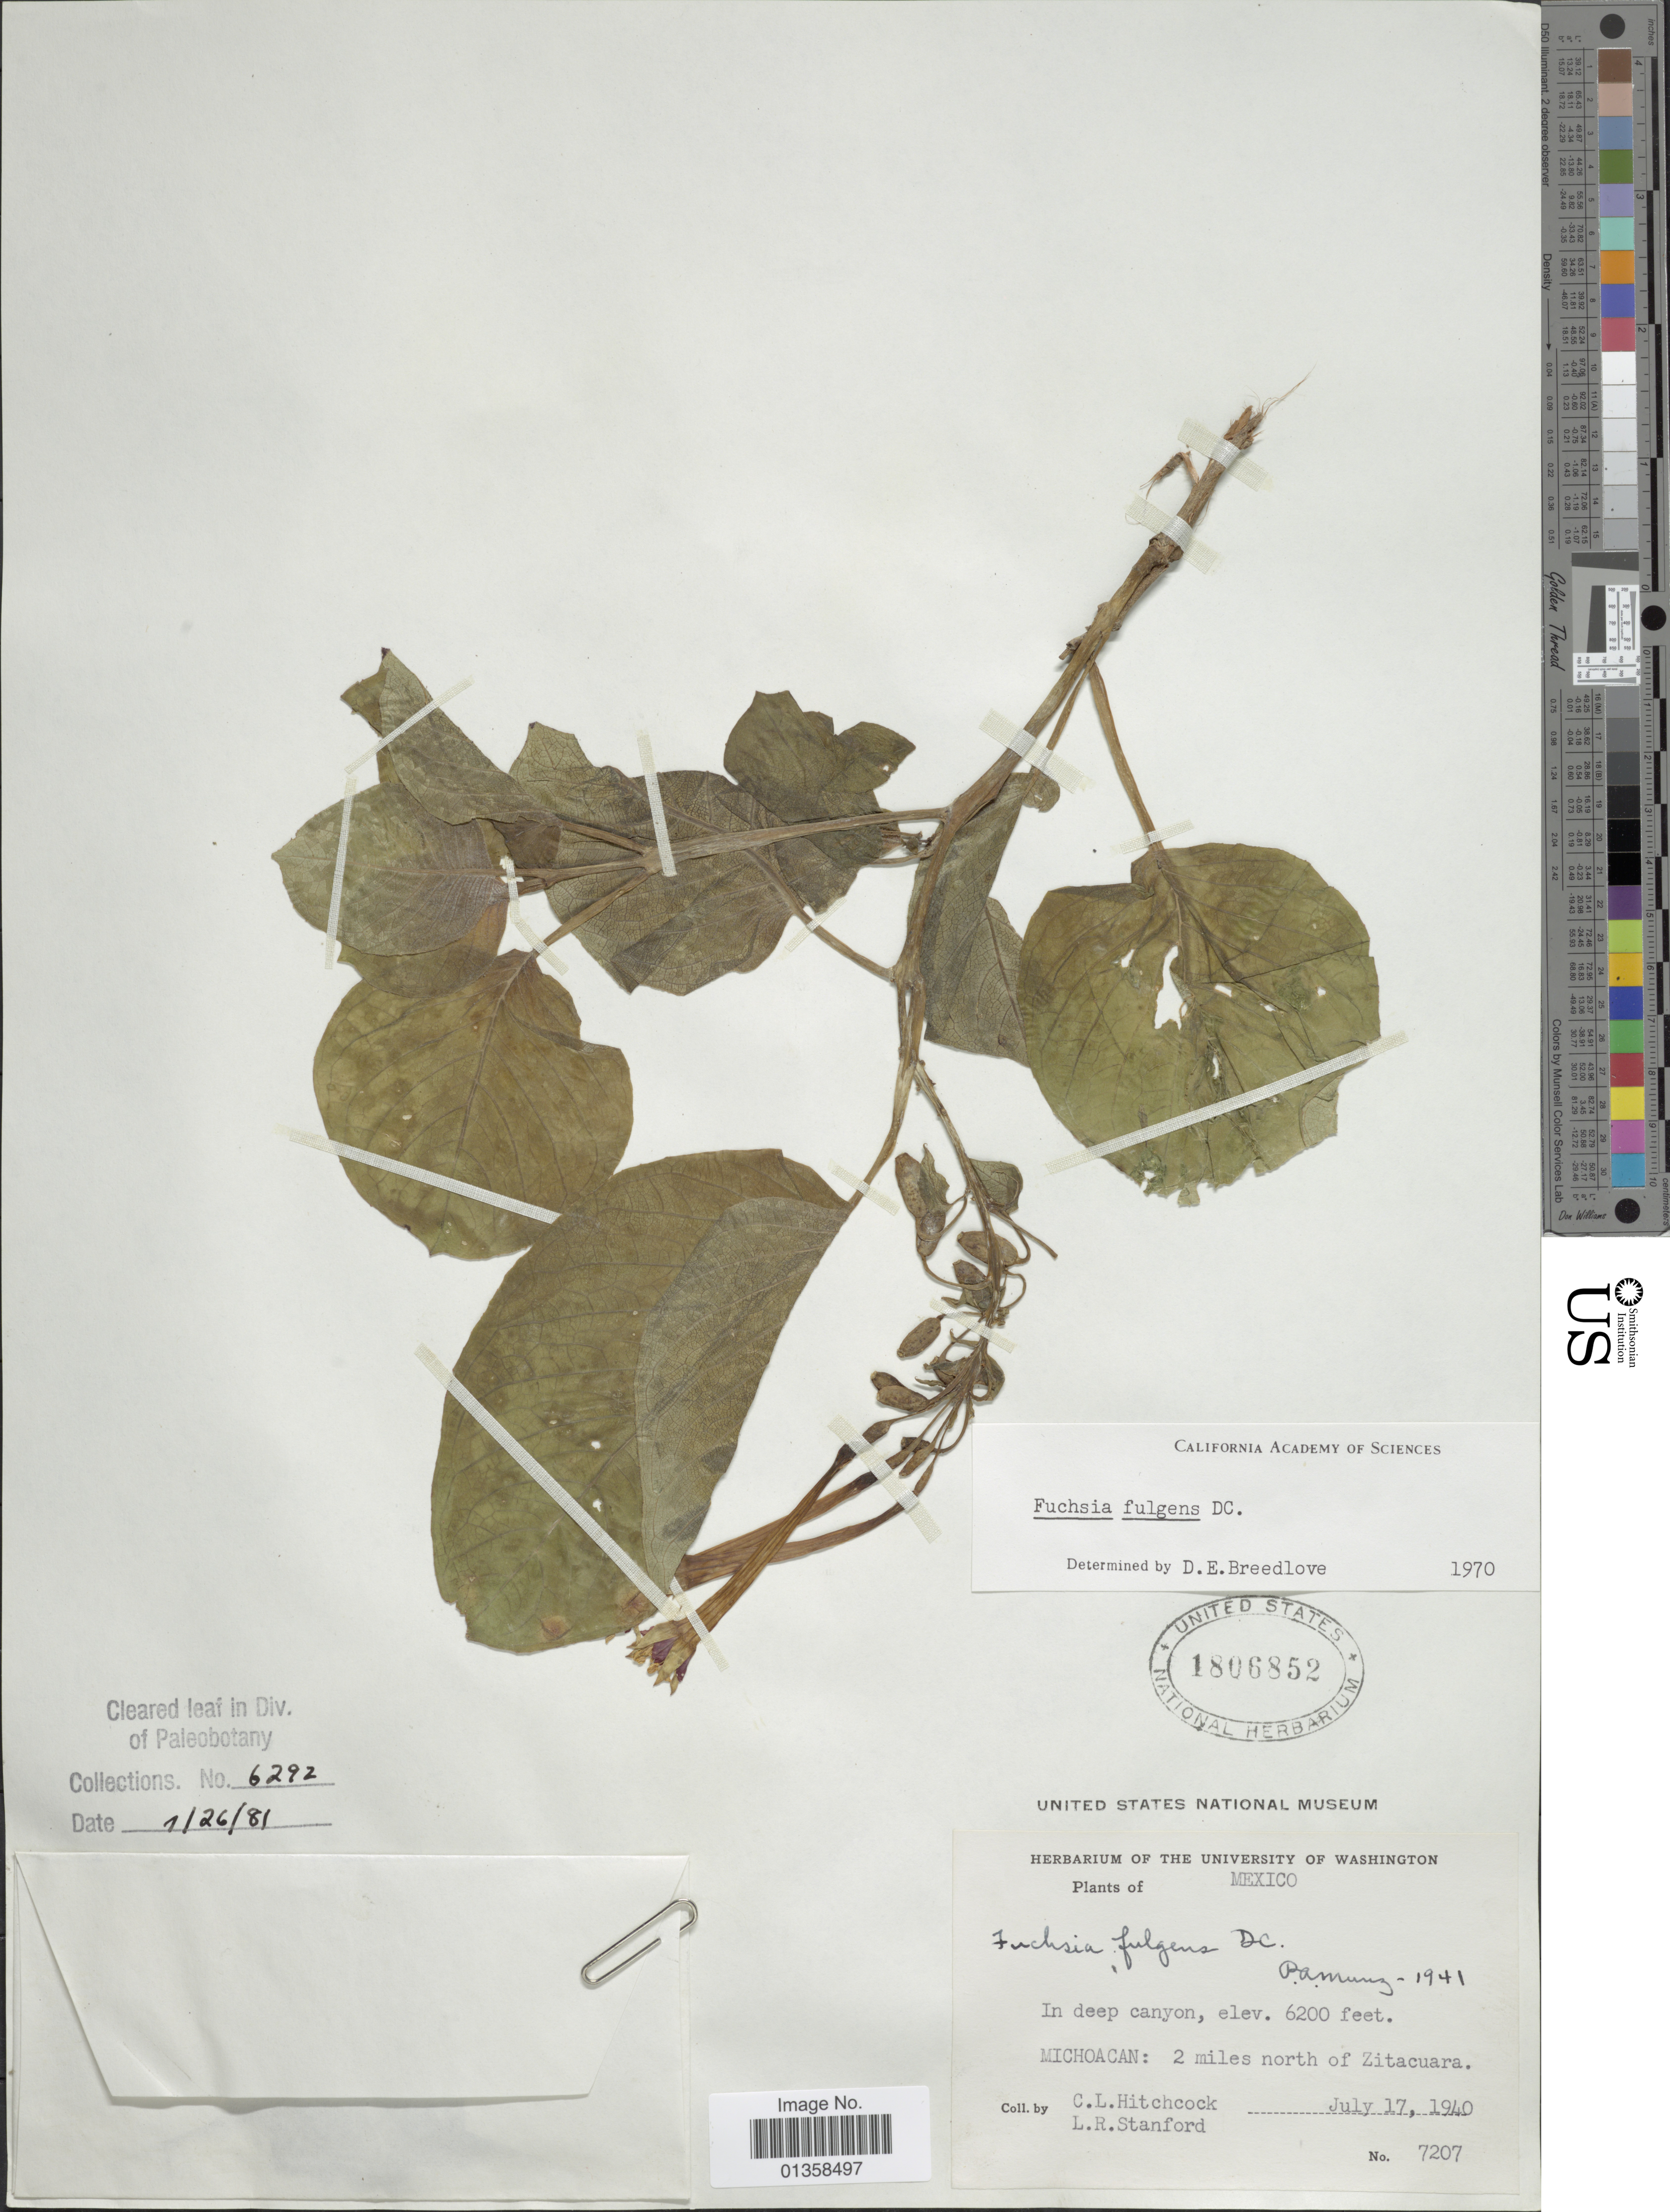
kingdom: Plantae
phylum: Tracheophyta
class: Magnoliopsida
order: Myrtales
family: Onagraceae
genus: Fuchsia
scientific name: Fuchsia fulgens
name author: DC.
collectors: C. L. Hitchcock & L. R. Stanford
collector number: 7207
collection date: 1940-07-17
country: Mexico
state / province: Michoacán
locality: In deep canyon, 2 miles north of Zitacuara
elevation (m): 1890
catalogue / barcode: US 1806852